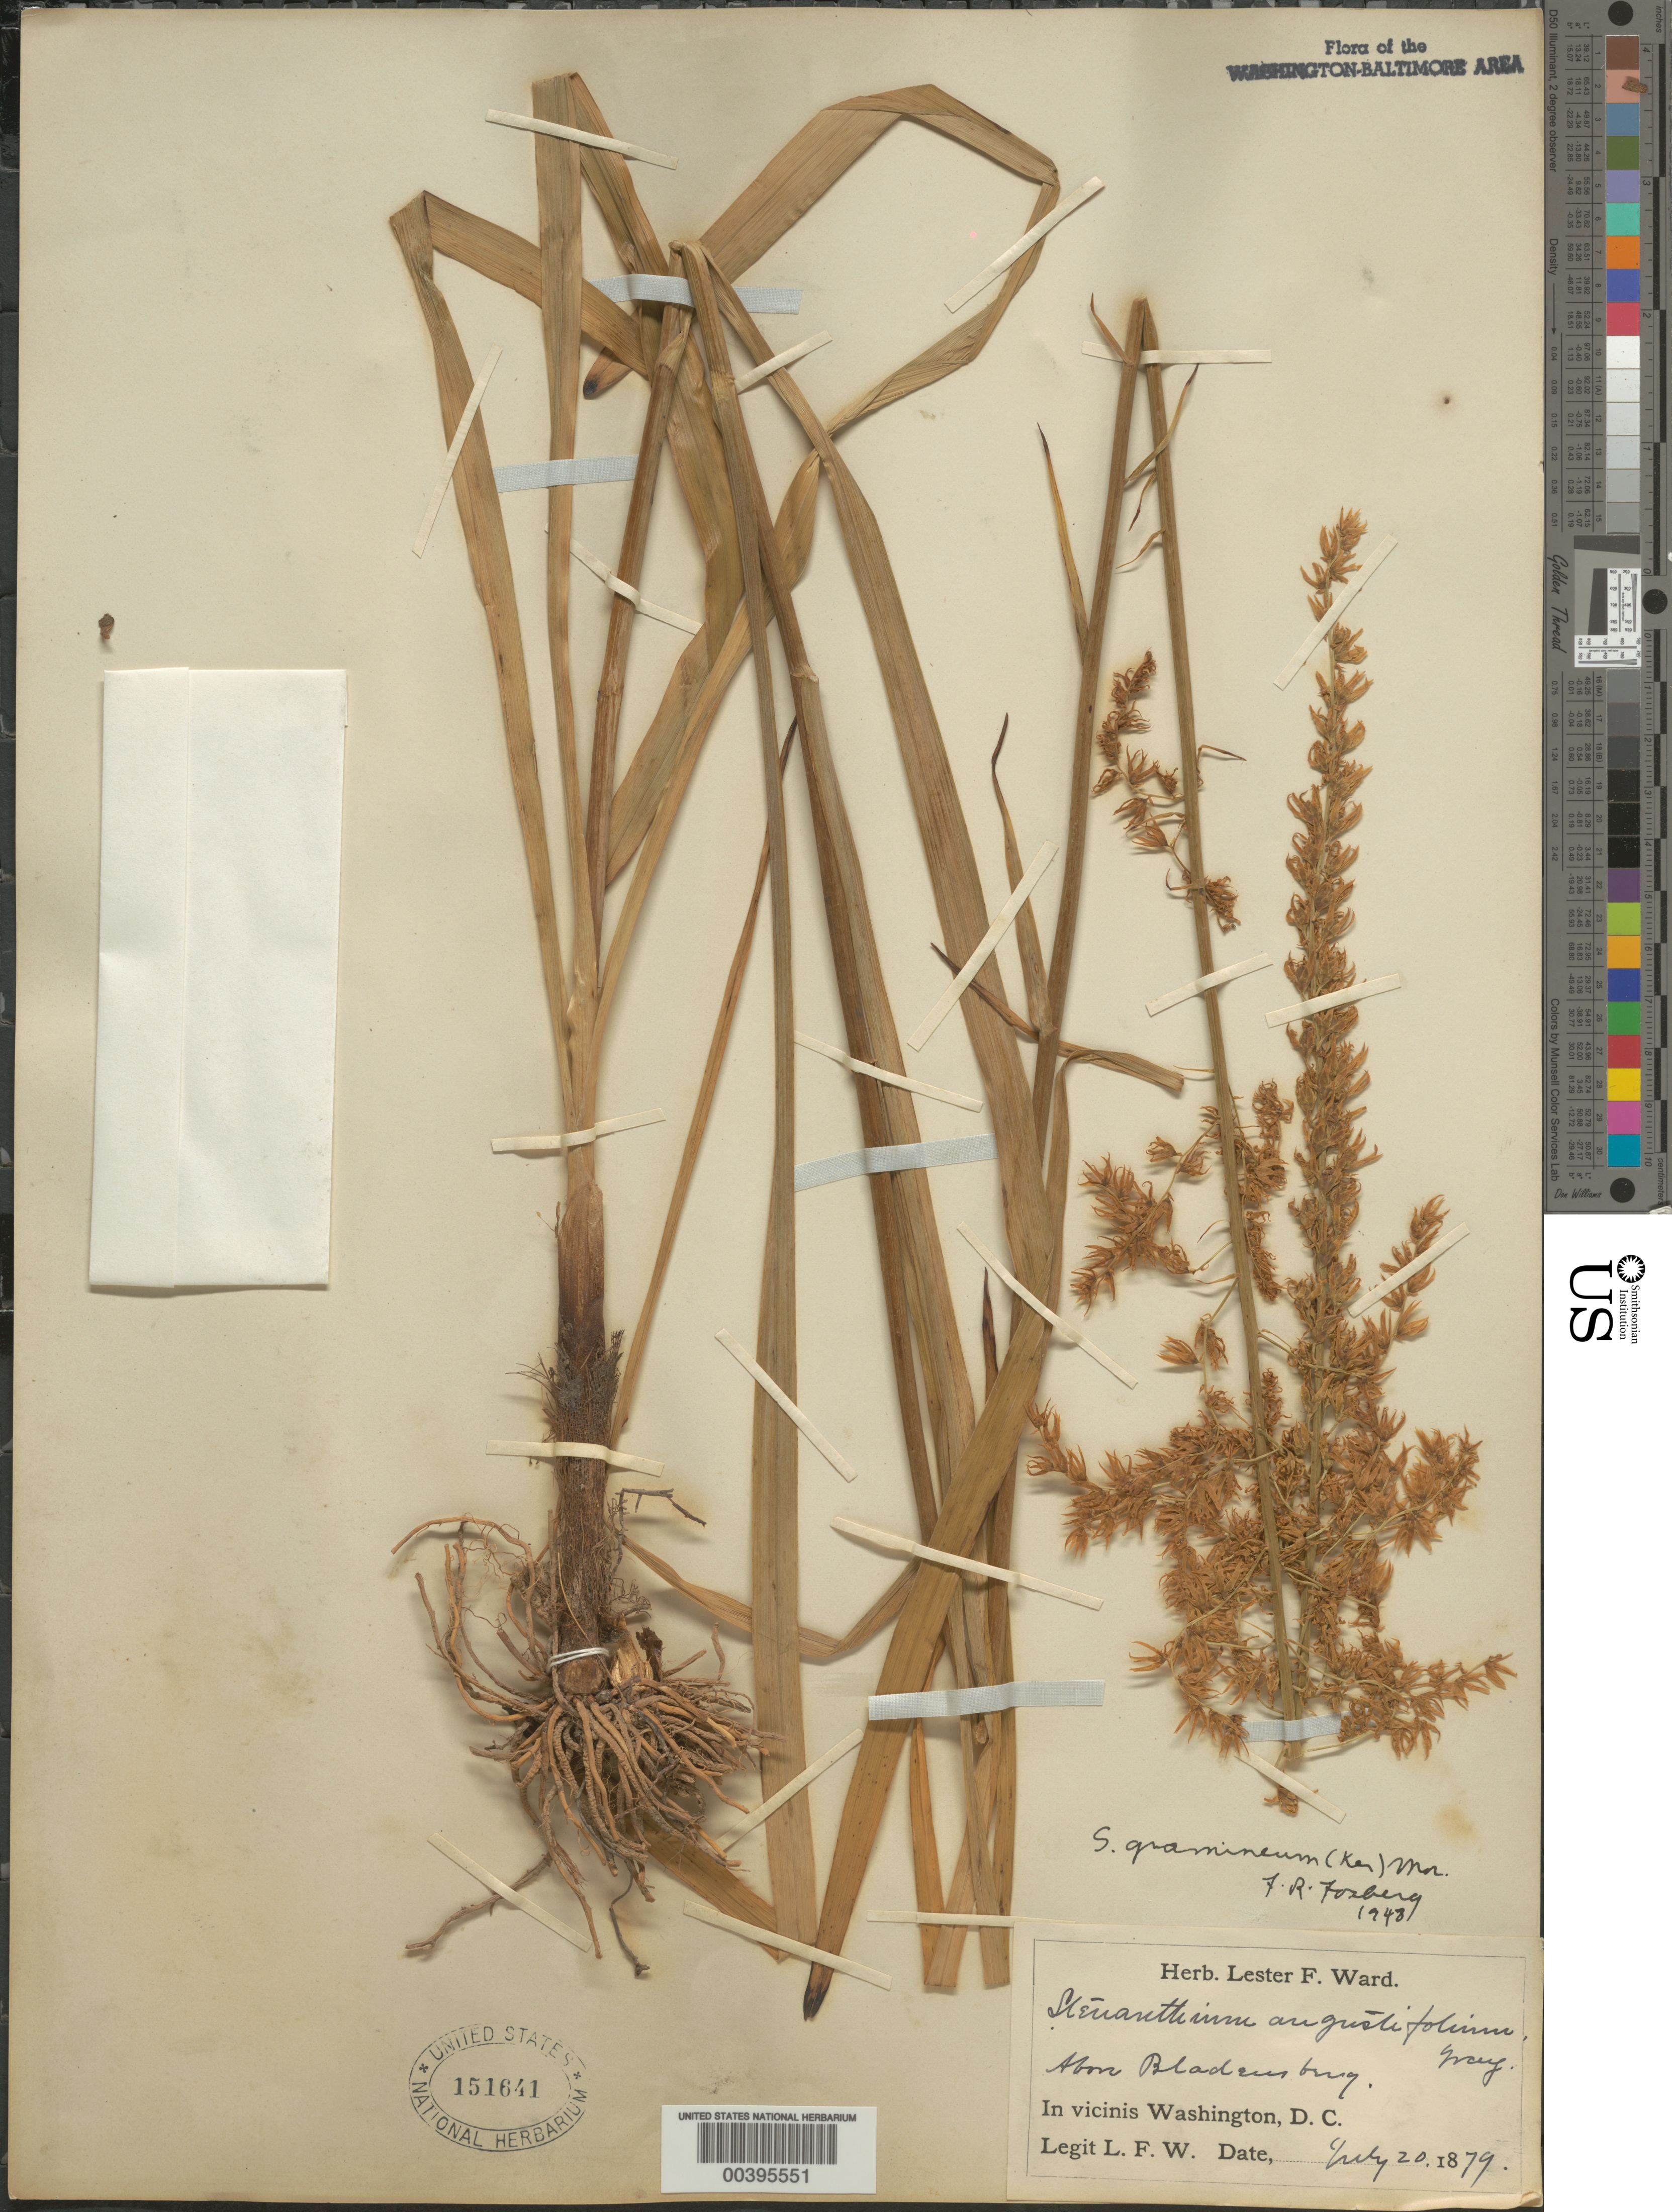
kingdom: Plantae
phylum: Tracheophyta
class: Liliopsida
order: Liliales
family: Melanthiaceae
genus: Stenanthium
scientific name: Stenanthium gramineum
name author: (Ker Gawl.) Morong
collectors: L. F. Ward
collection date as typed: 20 Jul 1879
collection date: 1879-07-20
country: United States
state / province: Maryland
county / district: Prince George's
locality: Above Bladensburg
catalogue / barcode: US 151641